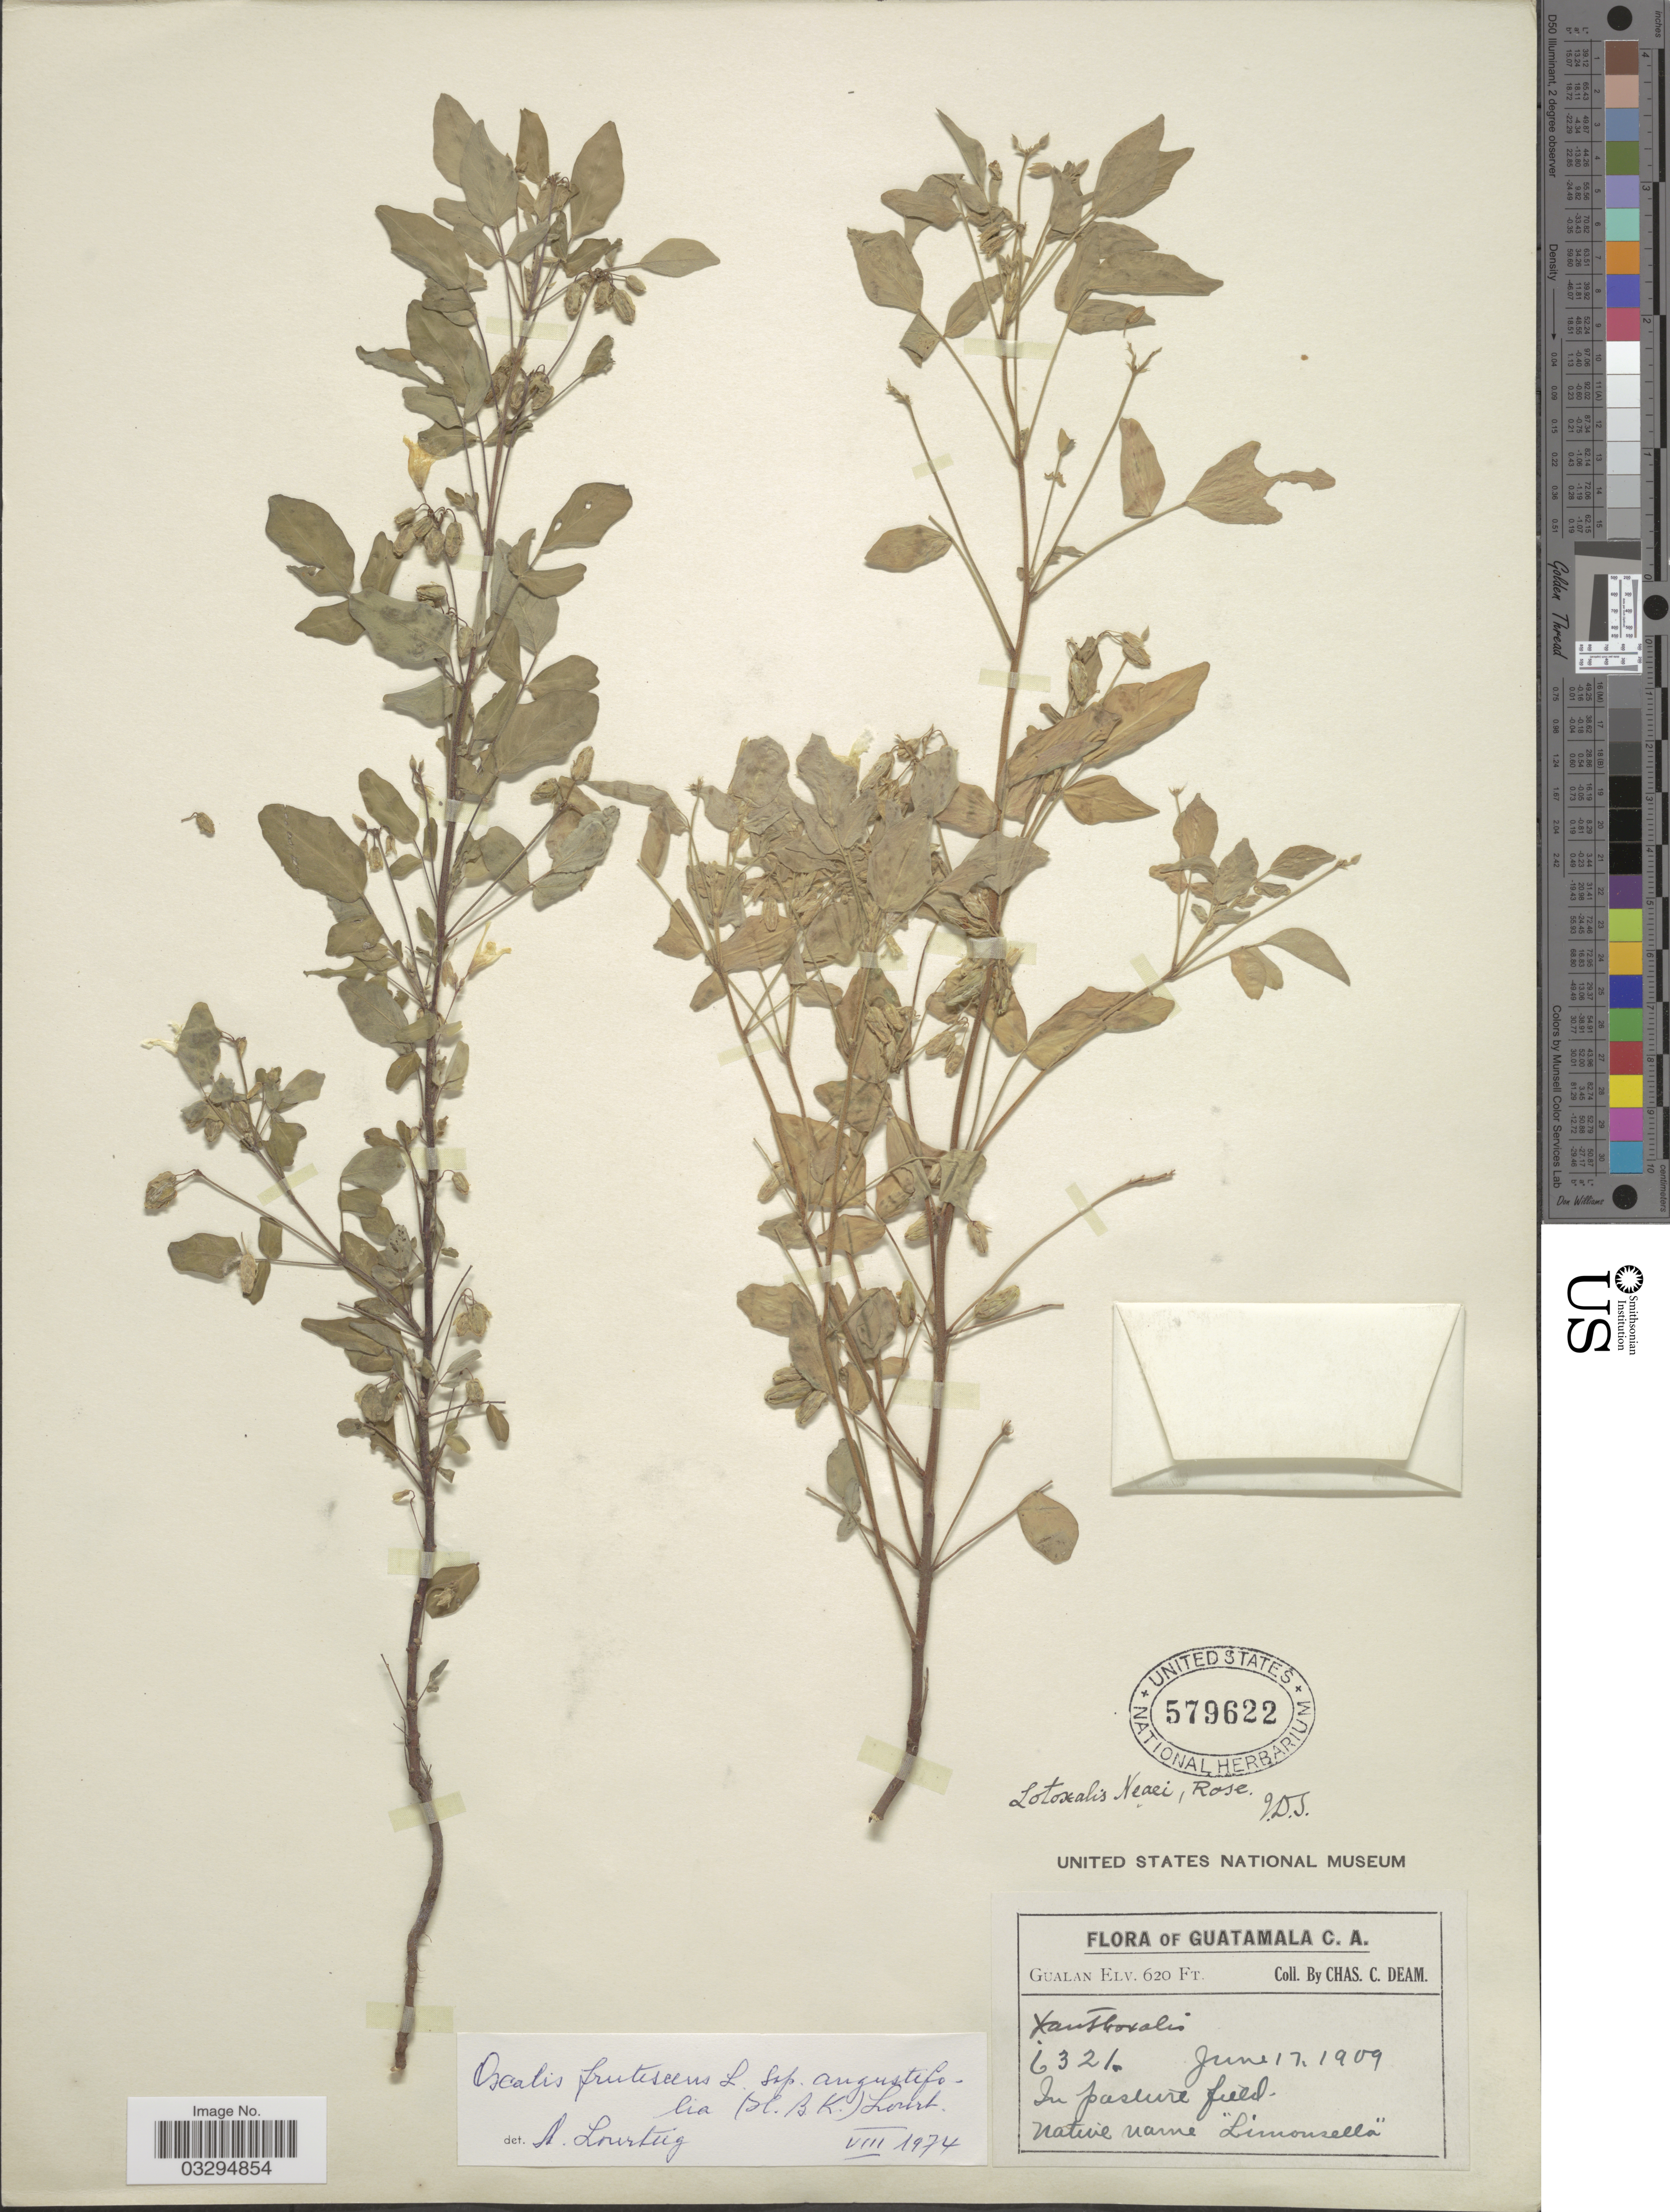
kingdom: Plantae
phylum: Tracheophyta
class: Magnoliopsida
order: Oxalidales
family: Oxalidaceae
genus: Oxalis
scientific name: Oxalis frutescens subsp. angustifolia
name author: (Kunth) Lourteig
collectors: C. C. Deam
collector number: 6321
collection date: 1909-06-17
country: Guatemala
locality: Gualan.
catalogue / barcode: US 579622